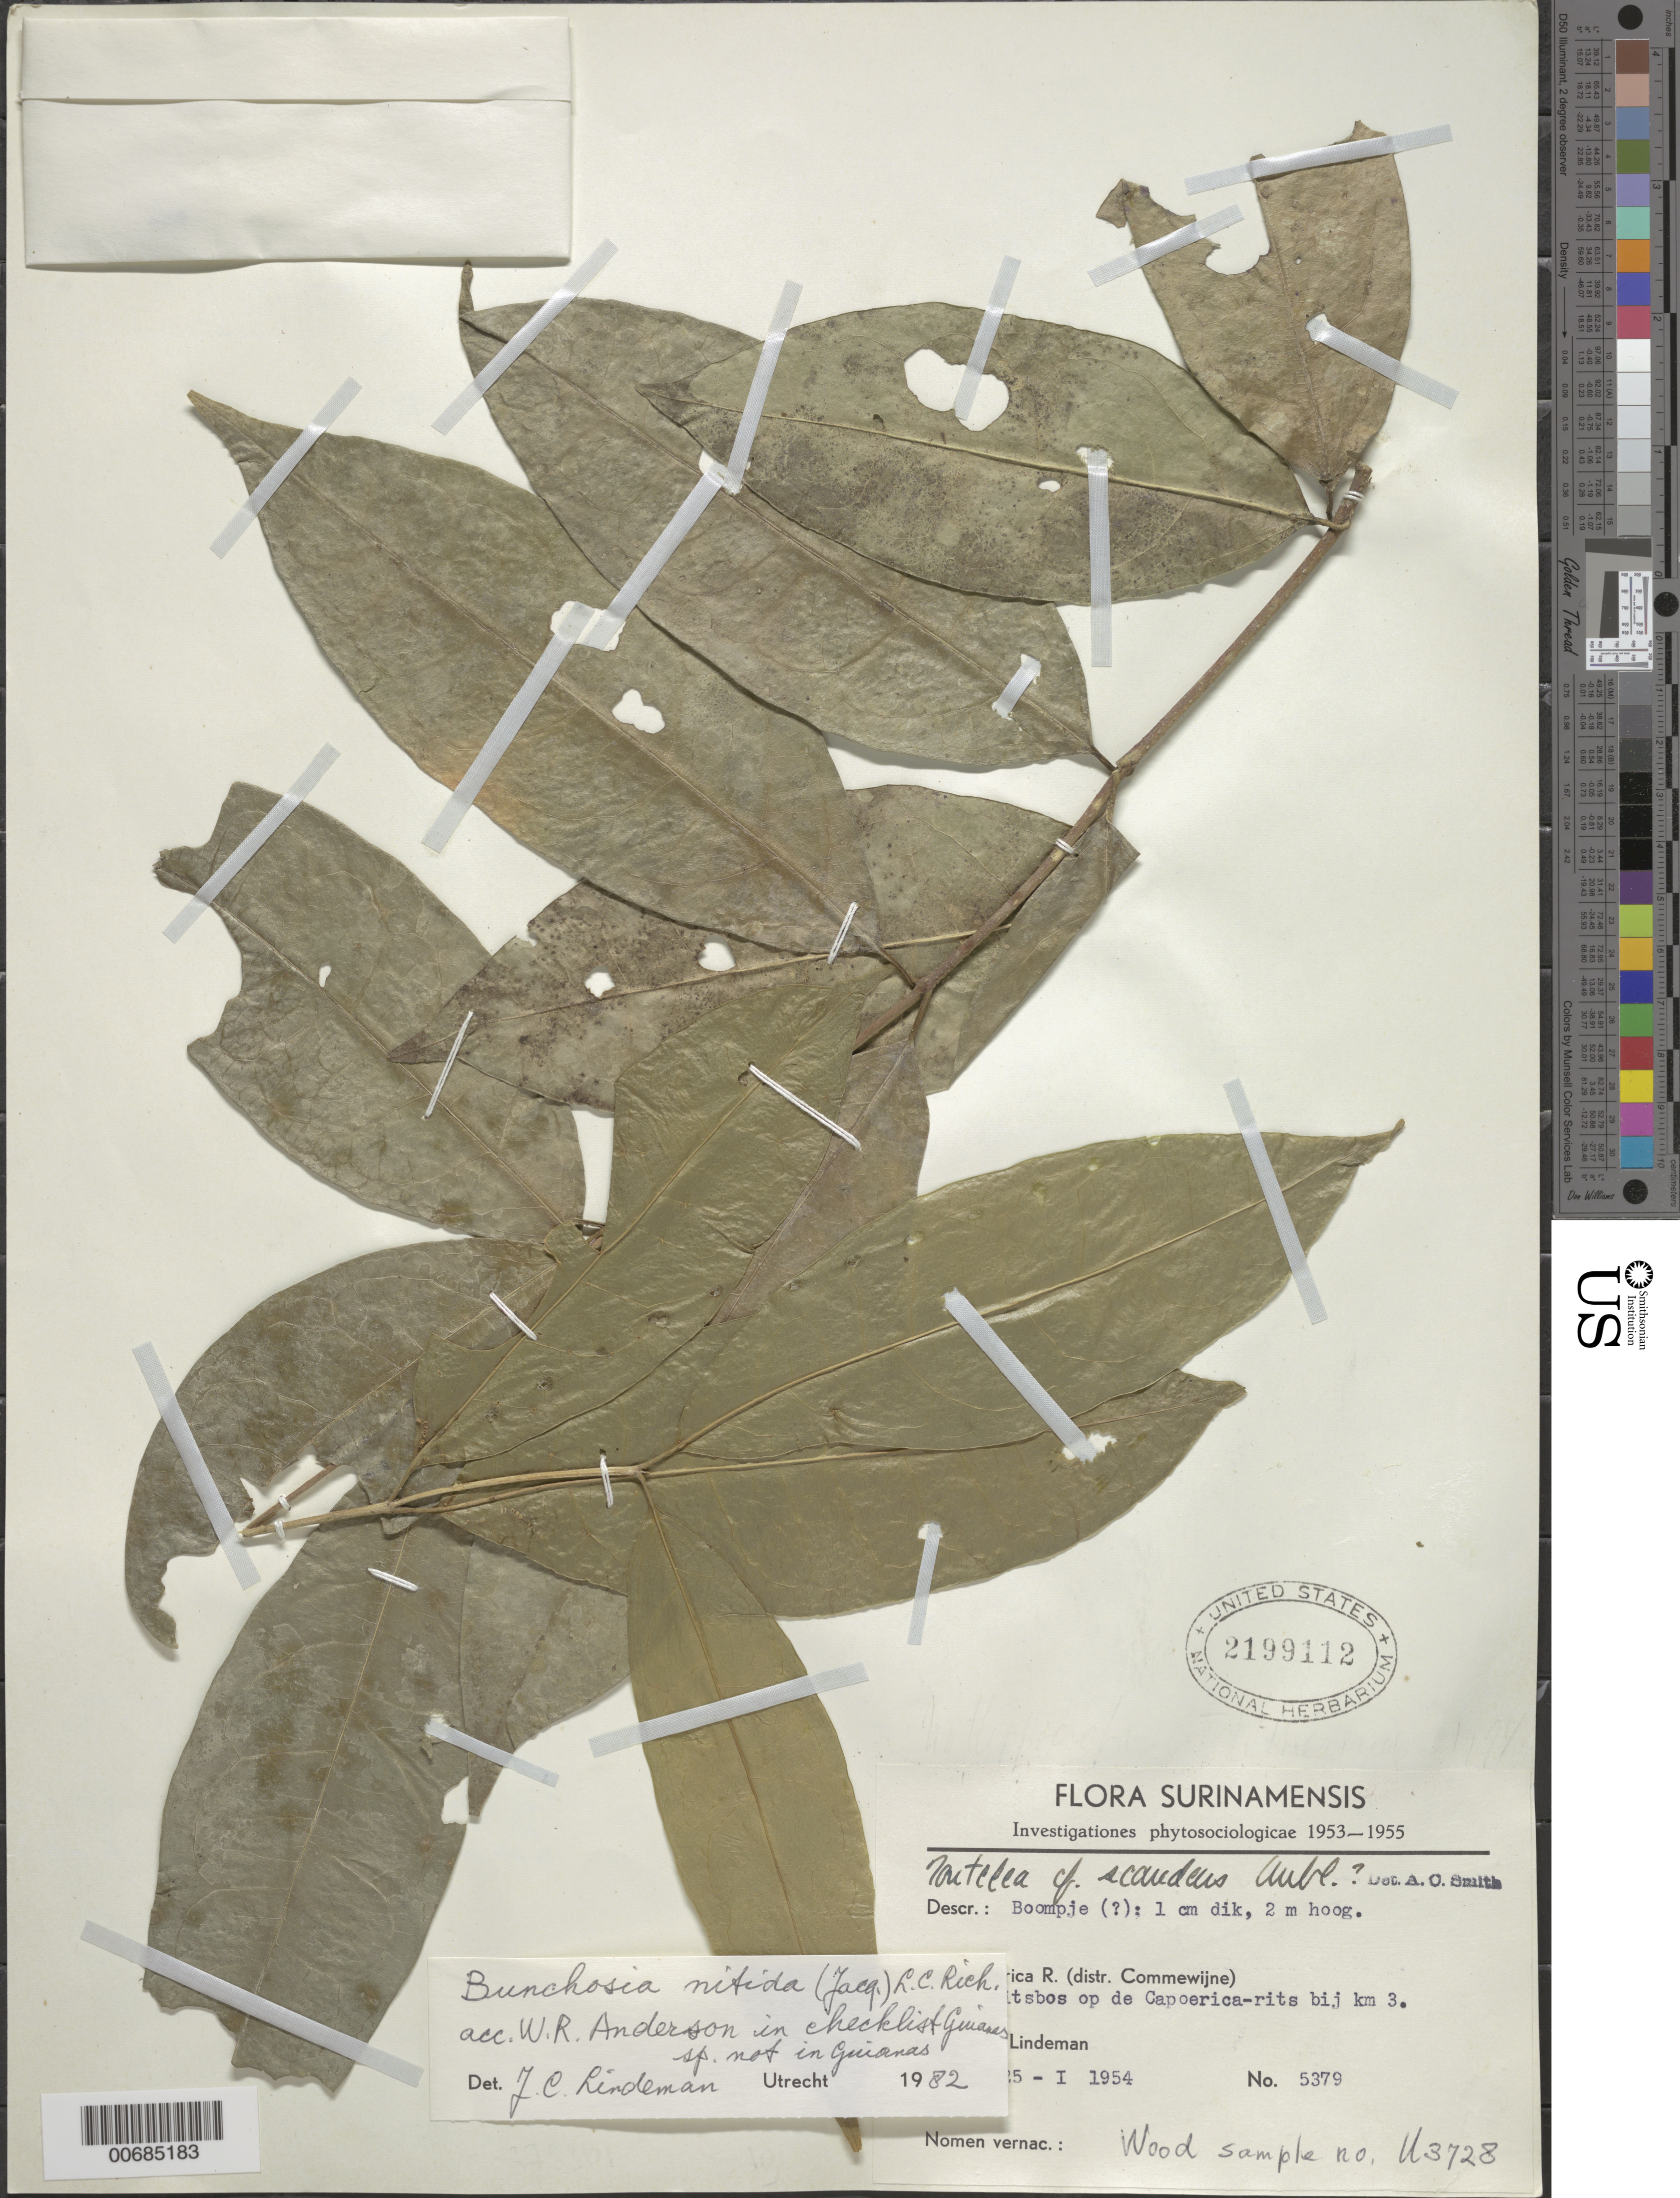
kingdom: Plantae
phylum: Tracheophyta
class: Magnoliopsida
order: Malpighiales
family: Malpighiaceae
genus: Bunchosia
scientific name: Bunchosia nitida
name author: (Jacq.) DC.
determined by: Lindeman, J. C.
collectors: J. C. Lindeman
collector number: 5379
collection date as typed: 27-Jan-54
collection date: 1954-01-27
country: Suriname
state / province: Commewijne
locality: Perica R., Capoerica Ridge, near km 3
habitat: Ridge forest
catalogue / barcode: US 2199112